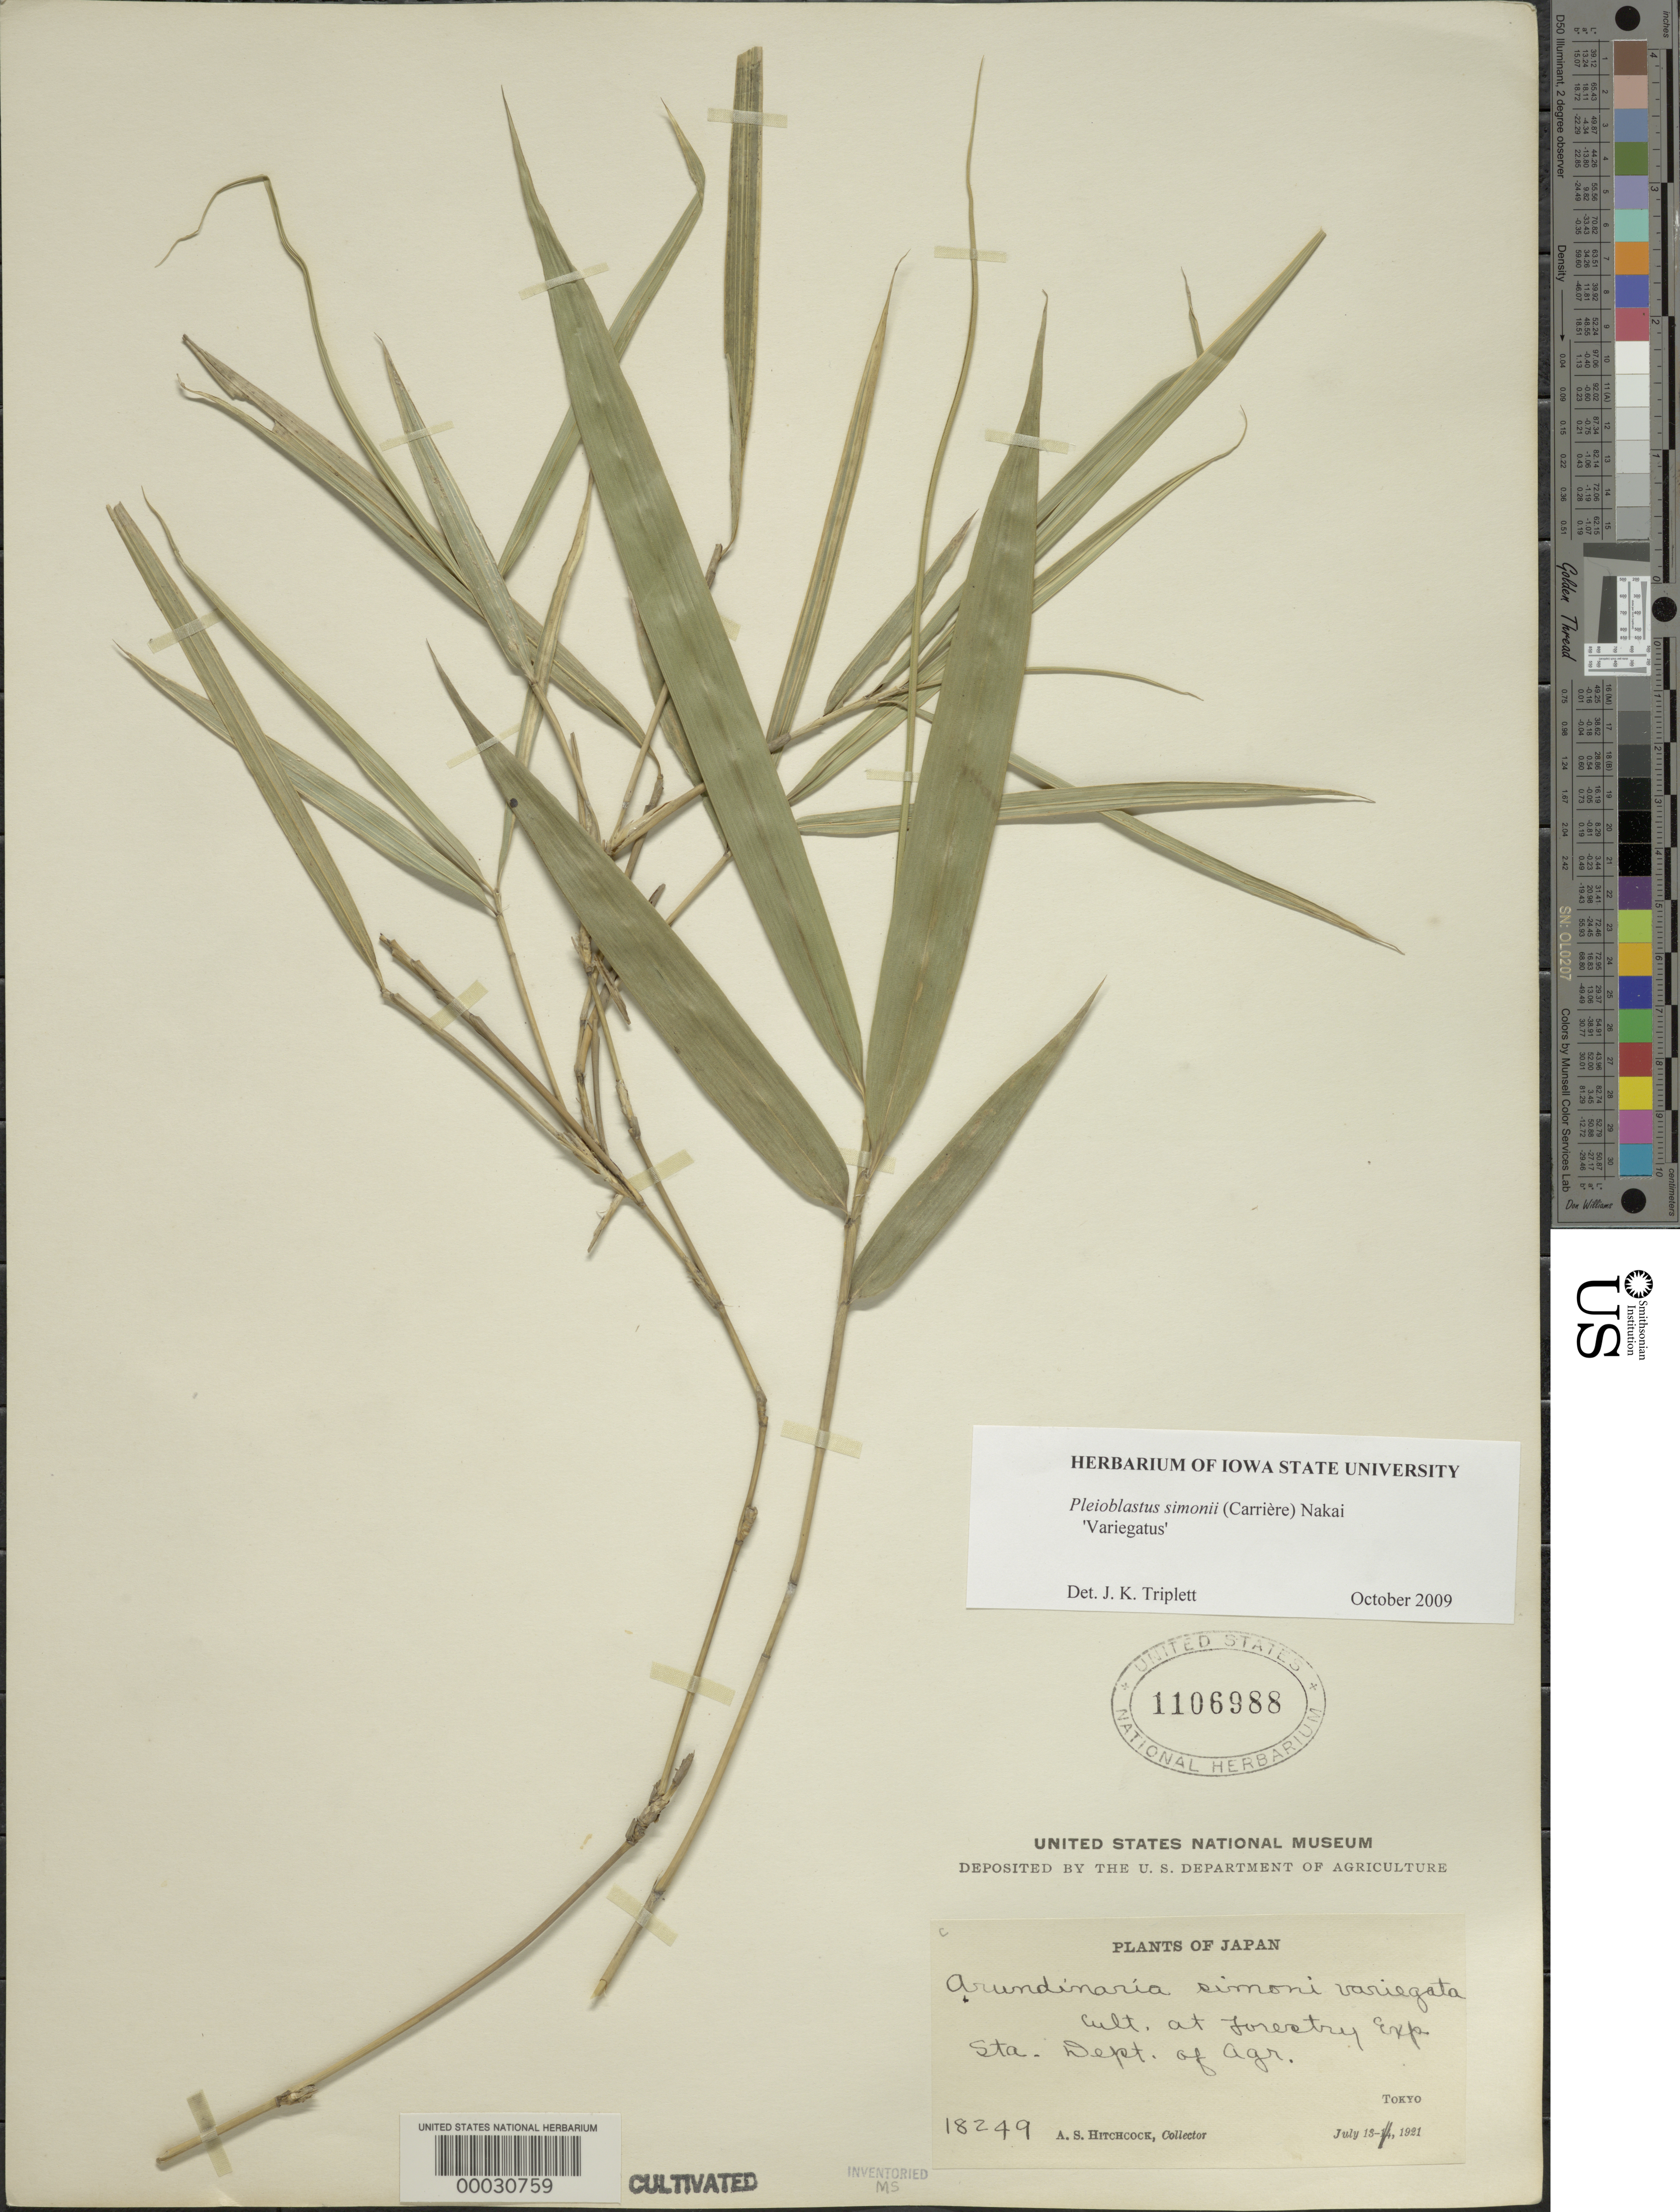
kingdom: Plantae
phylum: Tracheophyta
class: Liliopsida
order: Poales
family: Poaceae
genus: Pleioblastus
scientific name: Pleioblastus simonii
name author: (Carrière) Nakai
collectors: A. S. Hitchcock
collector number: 18249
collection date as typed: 13 Jul 1921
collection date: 1921-07-13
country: Japan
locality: Forest experimental station-tokyo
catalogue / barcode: US 1106988